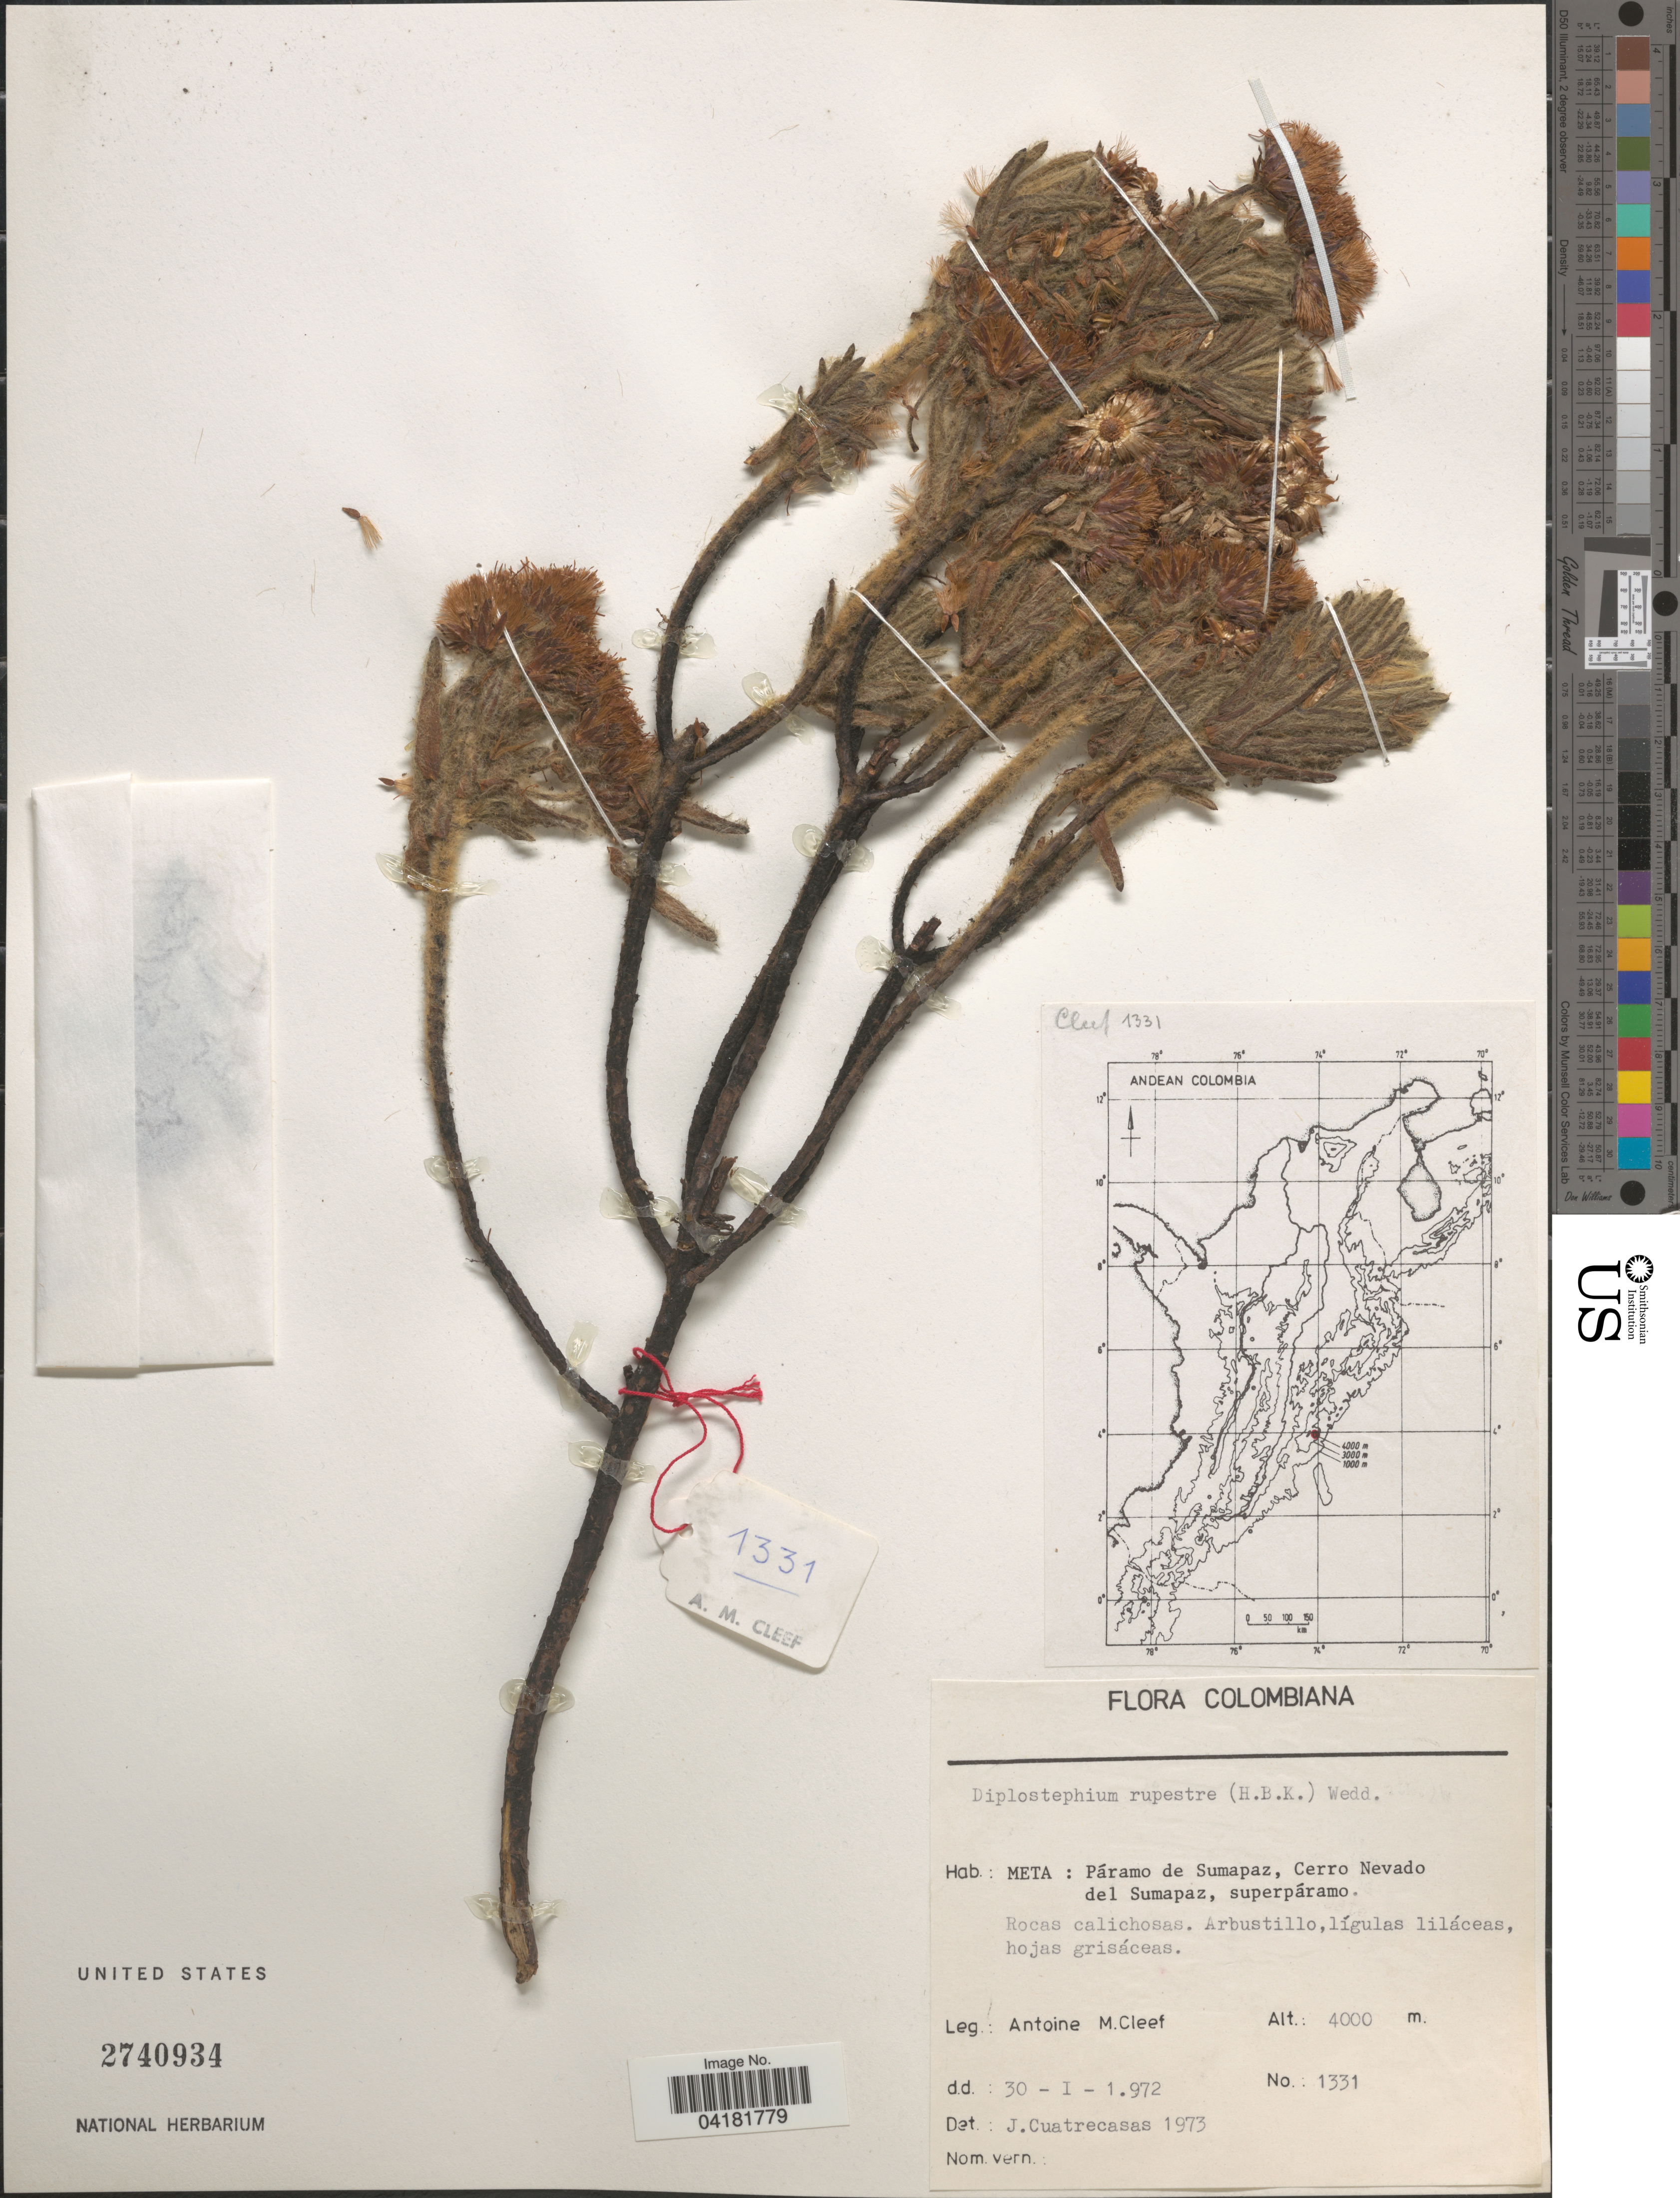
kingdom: Plantae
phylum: Tracheophyta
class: Magnoliopsida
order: Asterales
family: Asteraceae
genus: Linochilus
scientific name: Linochilus rupestris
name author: (Kunth) Saldivia & O.M. Vargas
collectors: A. M. Cleef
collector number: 1331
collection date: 1972-01-30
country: Colombia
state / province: Meta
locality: Colombiana. Páramo de Sumapaz, Cerro Nevado del Sumapaz.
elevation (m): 4000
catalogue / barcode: US 2740934